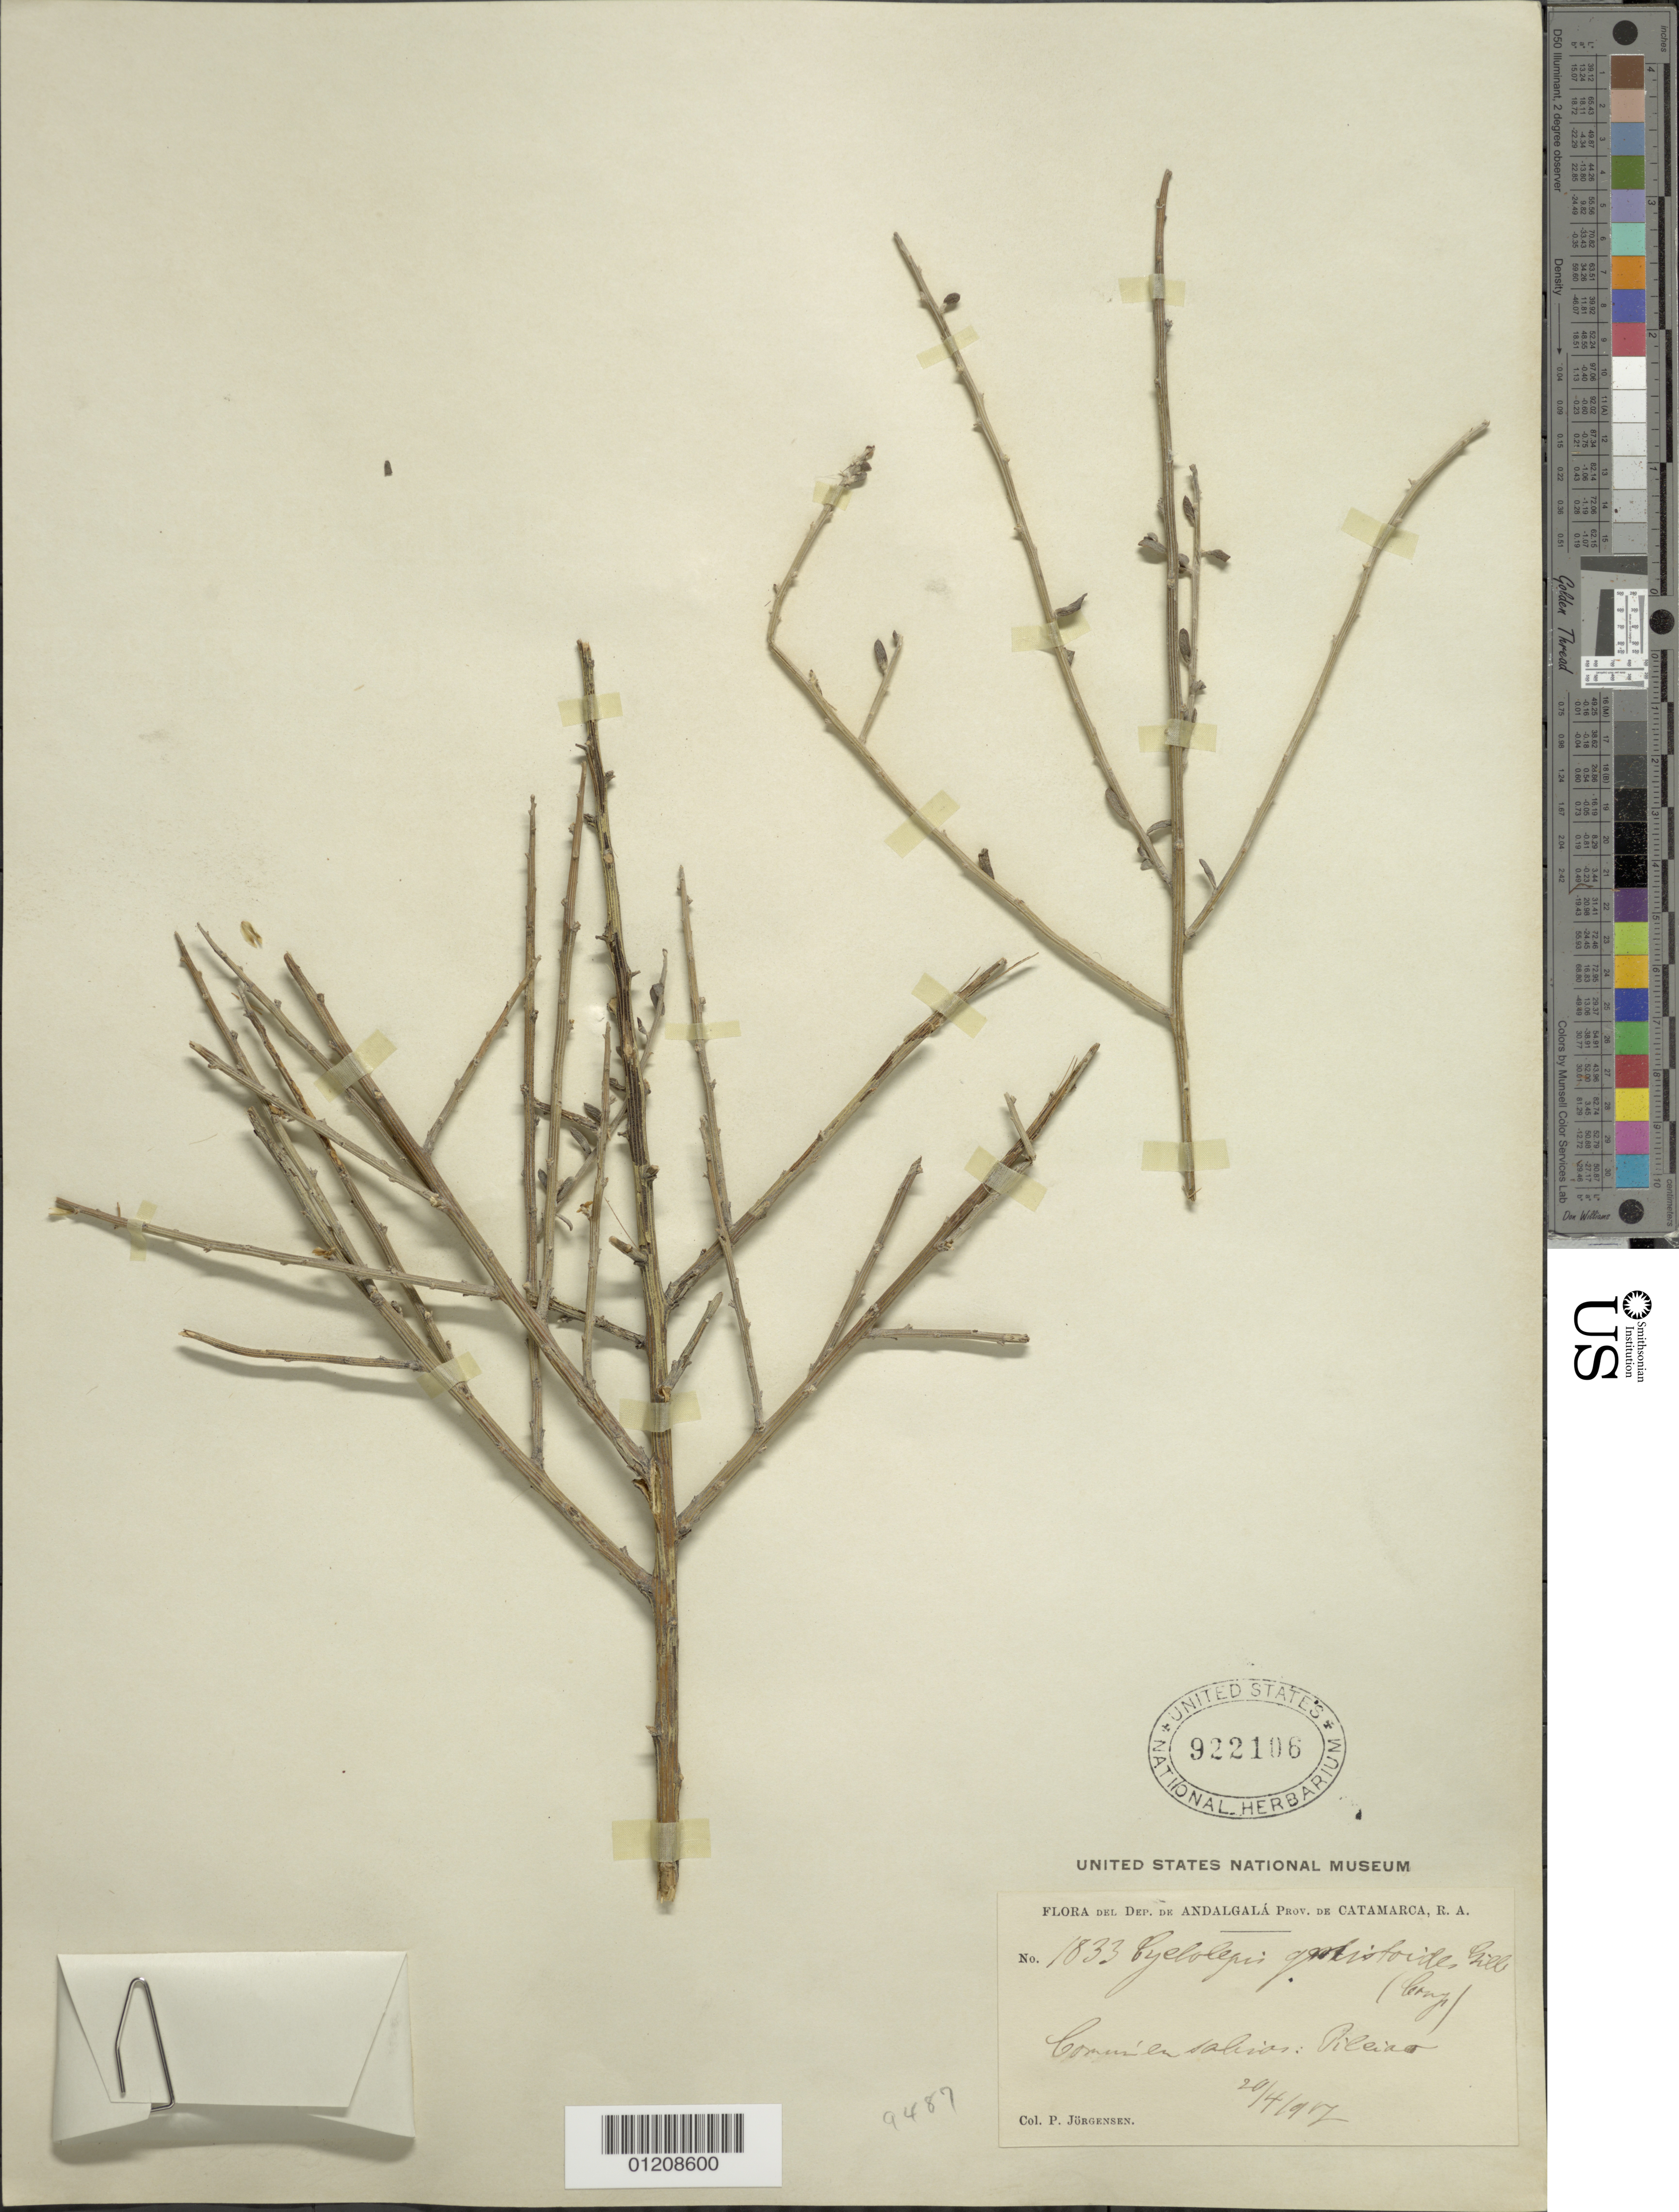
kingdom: Plantae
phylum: Tracheophyta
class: Magnoliopsida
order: Asterales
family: Asteraceae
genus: Cyclolepis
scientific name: Cyclolepis genistoides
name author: Gill. ex D. Don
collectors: P. Jorgensen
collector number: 1833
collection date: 1897-04-20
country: Argentina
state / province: Catamarca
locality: Dep. De Andalgala, Comin en salinas: Pileias?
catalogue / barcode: US 922106